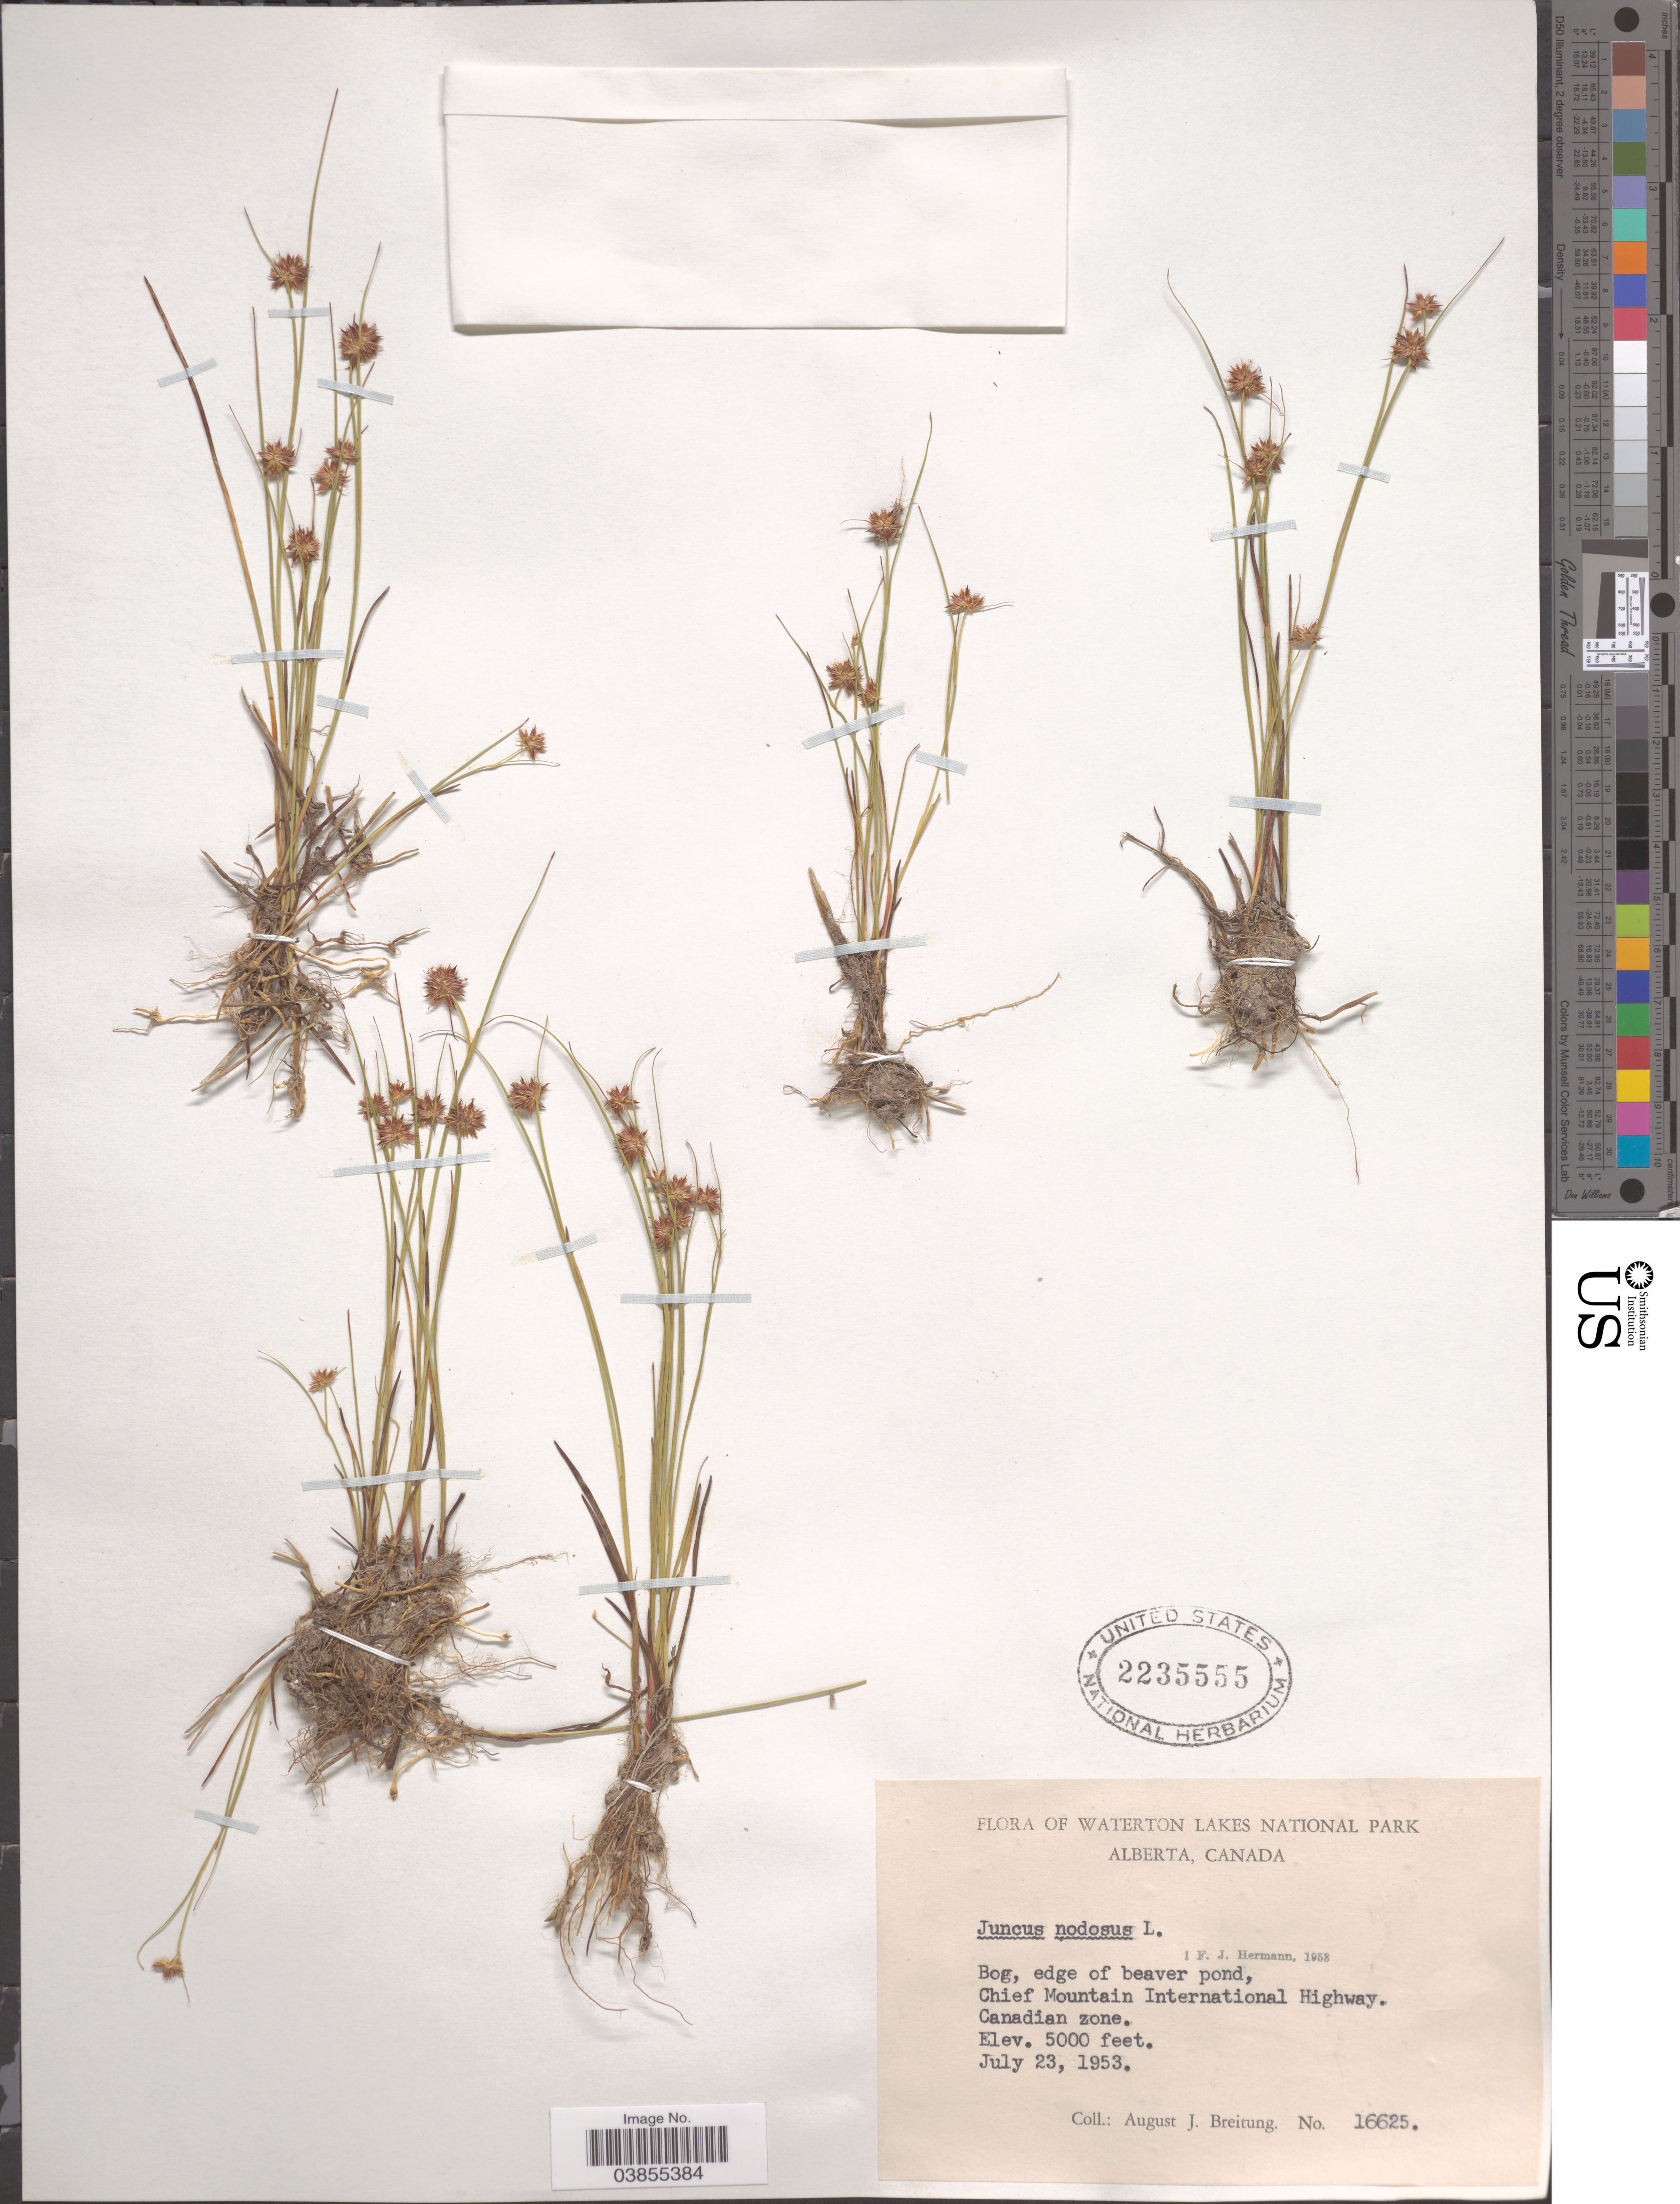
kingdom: Plantae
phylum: Tracheophyta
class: Liliopsida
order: Poales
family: Juncaceae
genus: Juncus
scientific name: Juncus nodosus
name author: L.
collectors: A. Breitung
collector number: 16625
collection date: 1953-07-23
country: Canada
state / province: Alberta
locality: Waterton Lakes National Park. Chief Mountain International Highway. Canadian zone.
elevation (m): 1524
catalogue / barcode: US 2235555